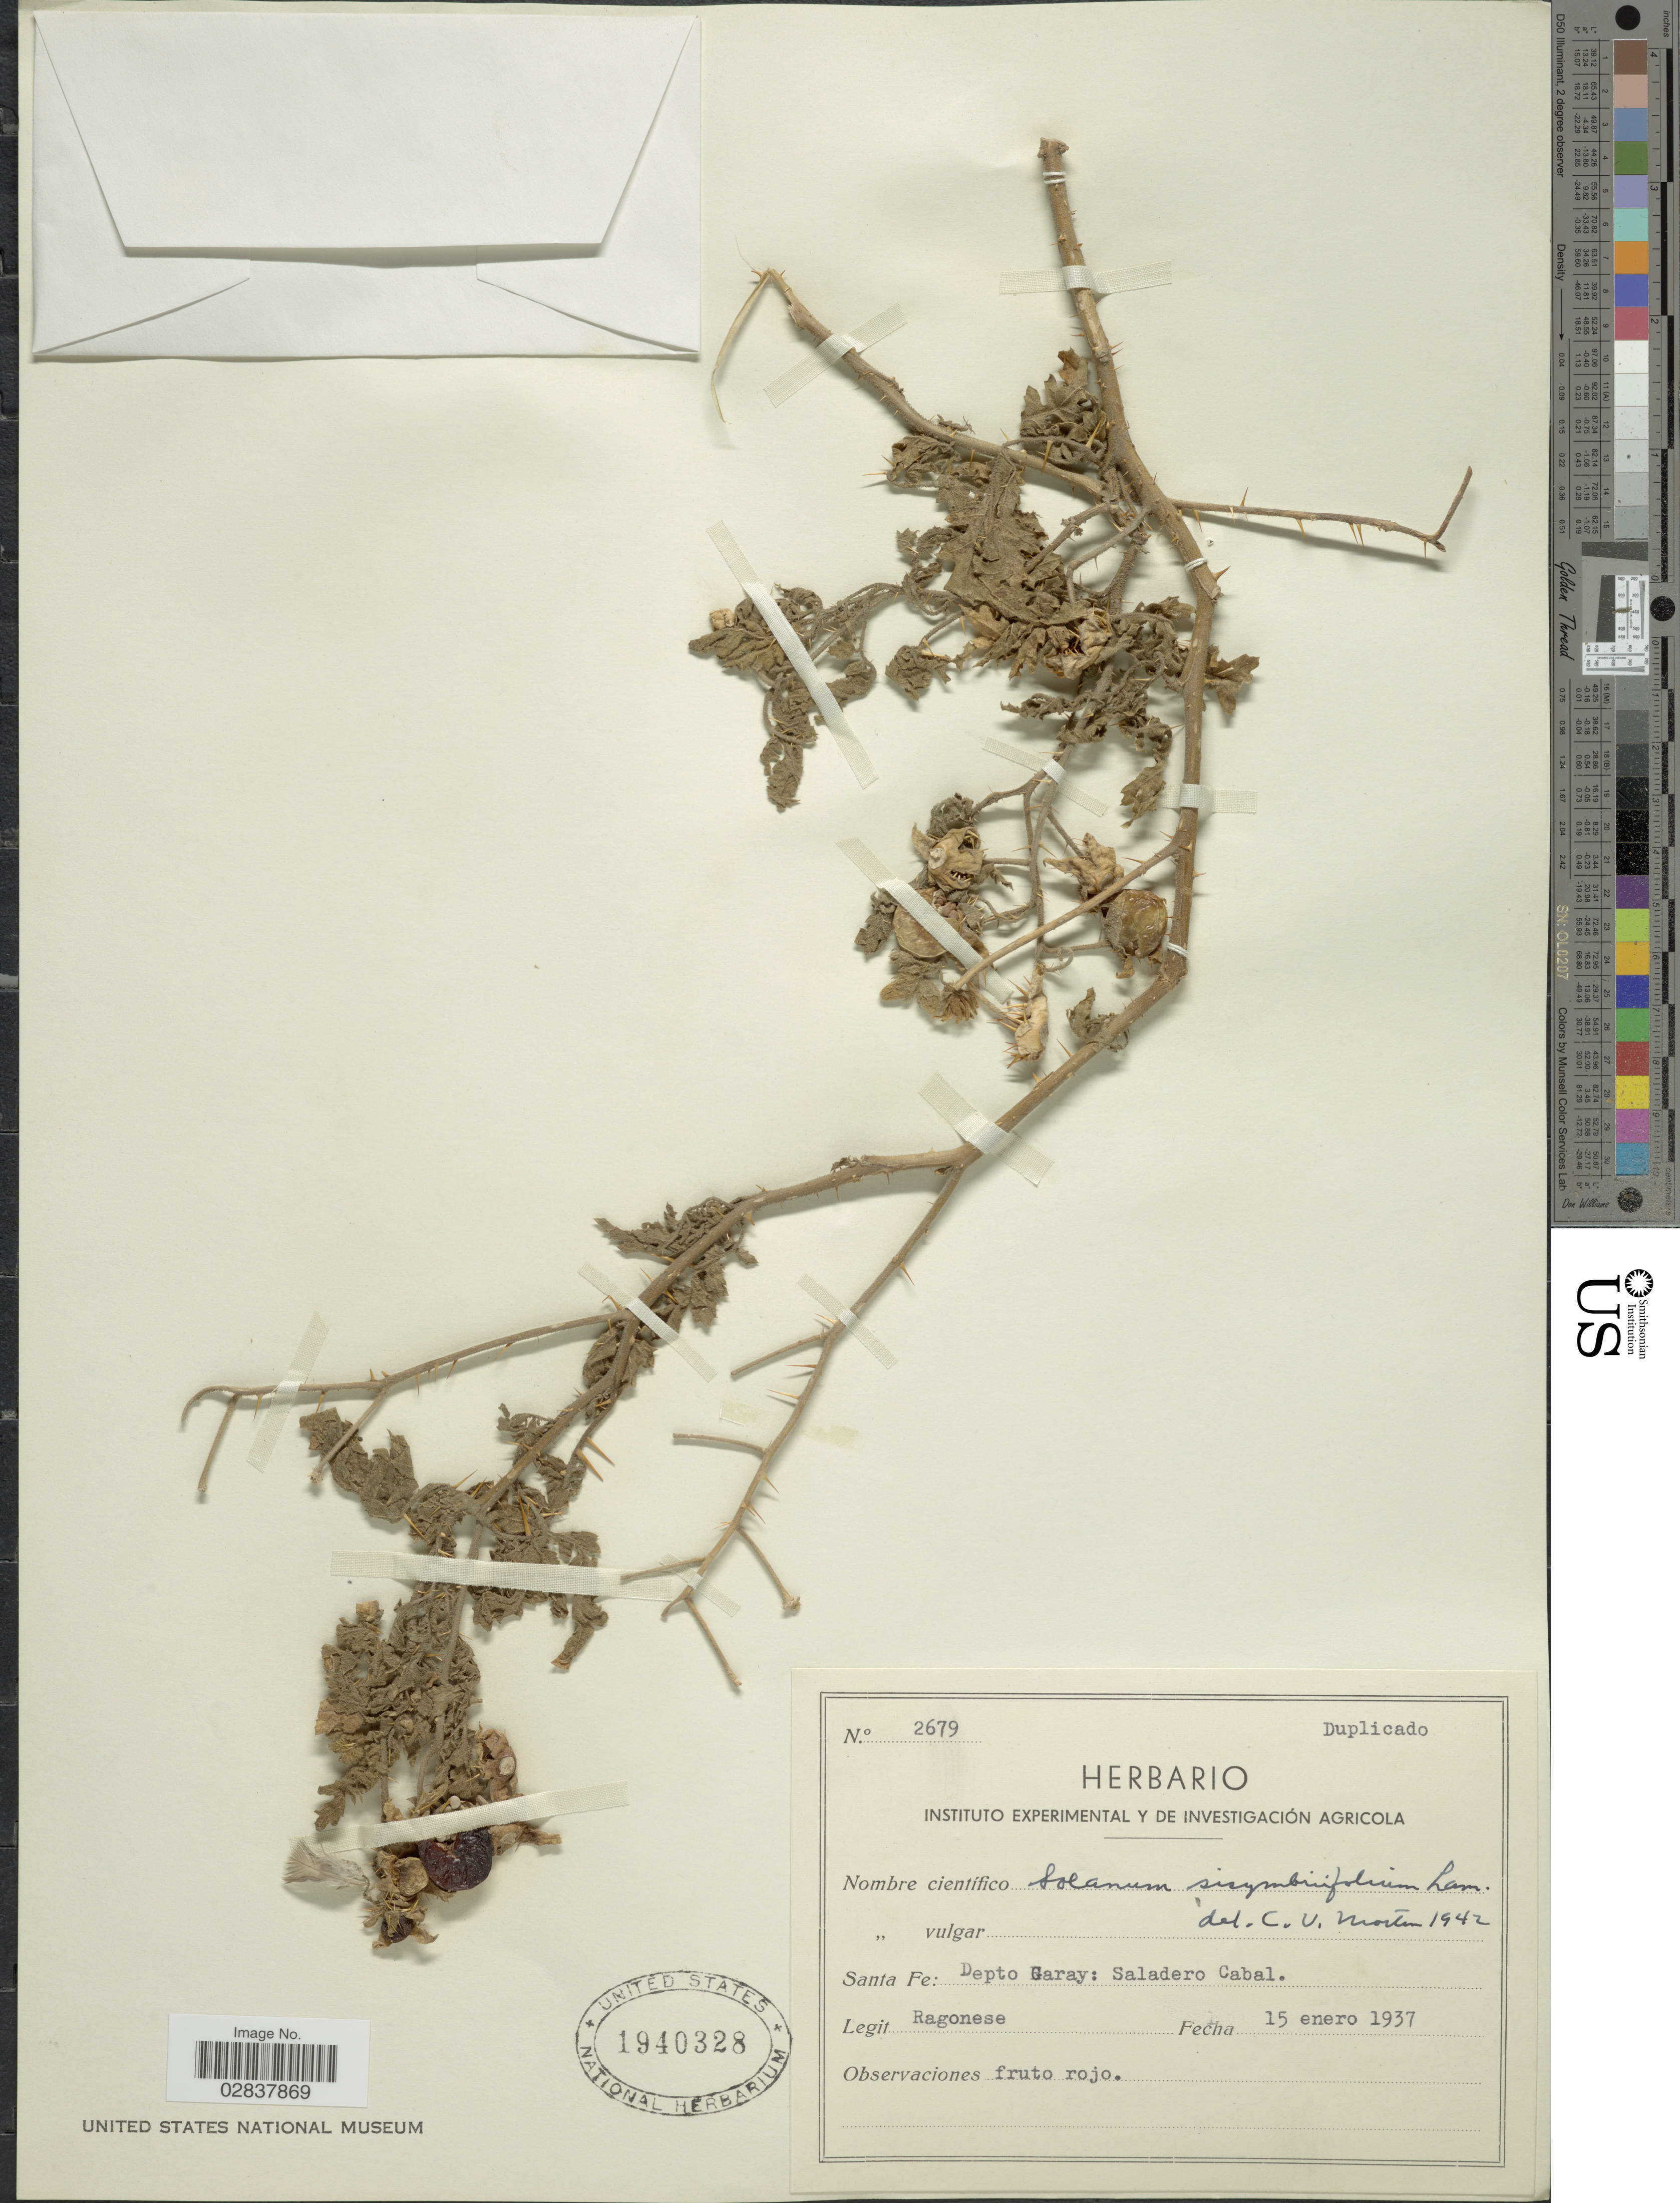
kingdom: Plantae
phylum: Tracheophyta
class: Magnoliopsida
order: Solanales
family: Solanaceae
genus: Solanum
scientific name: Solanum sisymbriifolium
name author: Lam.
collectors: Ragonese, --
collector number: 2679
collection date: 1937-01-15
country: Argentina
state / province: Santa Fe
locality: Depto Garay. Saladero Cabal.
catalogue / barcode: US 1940328